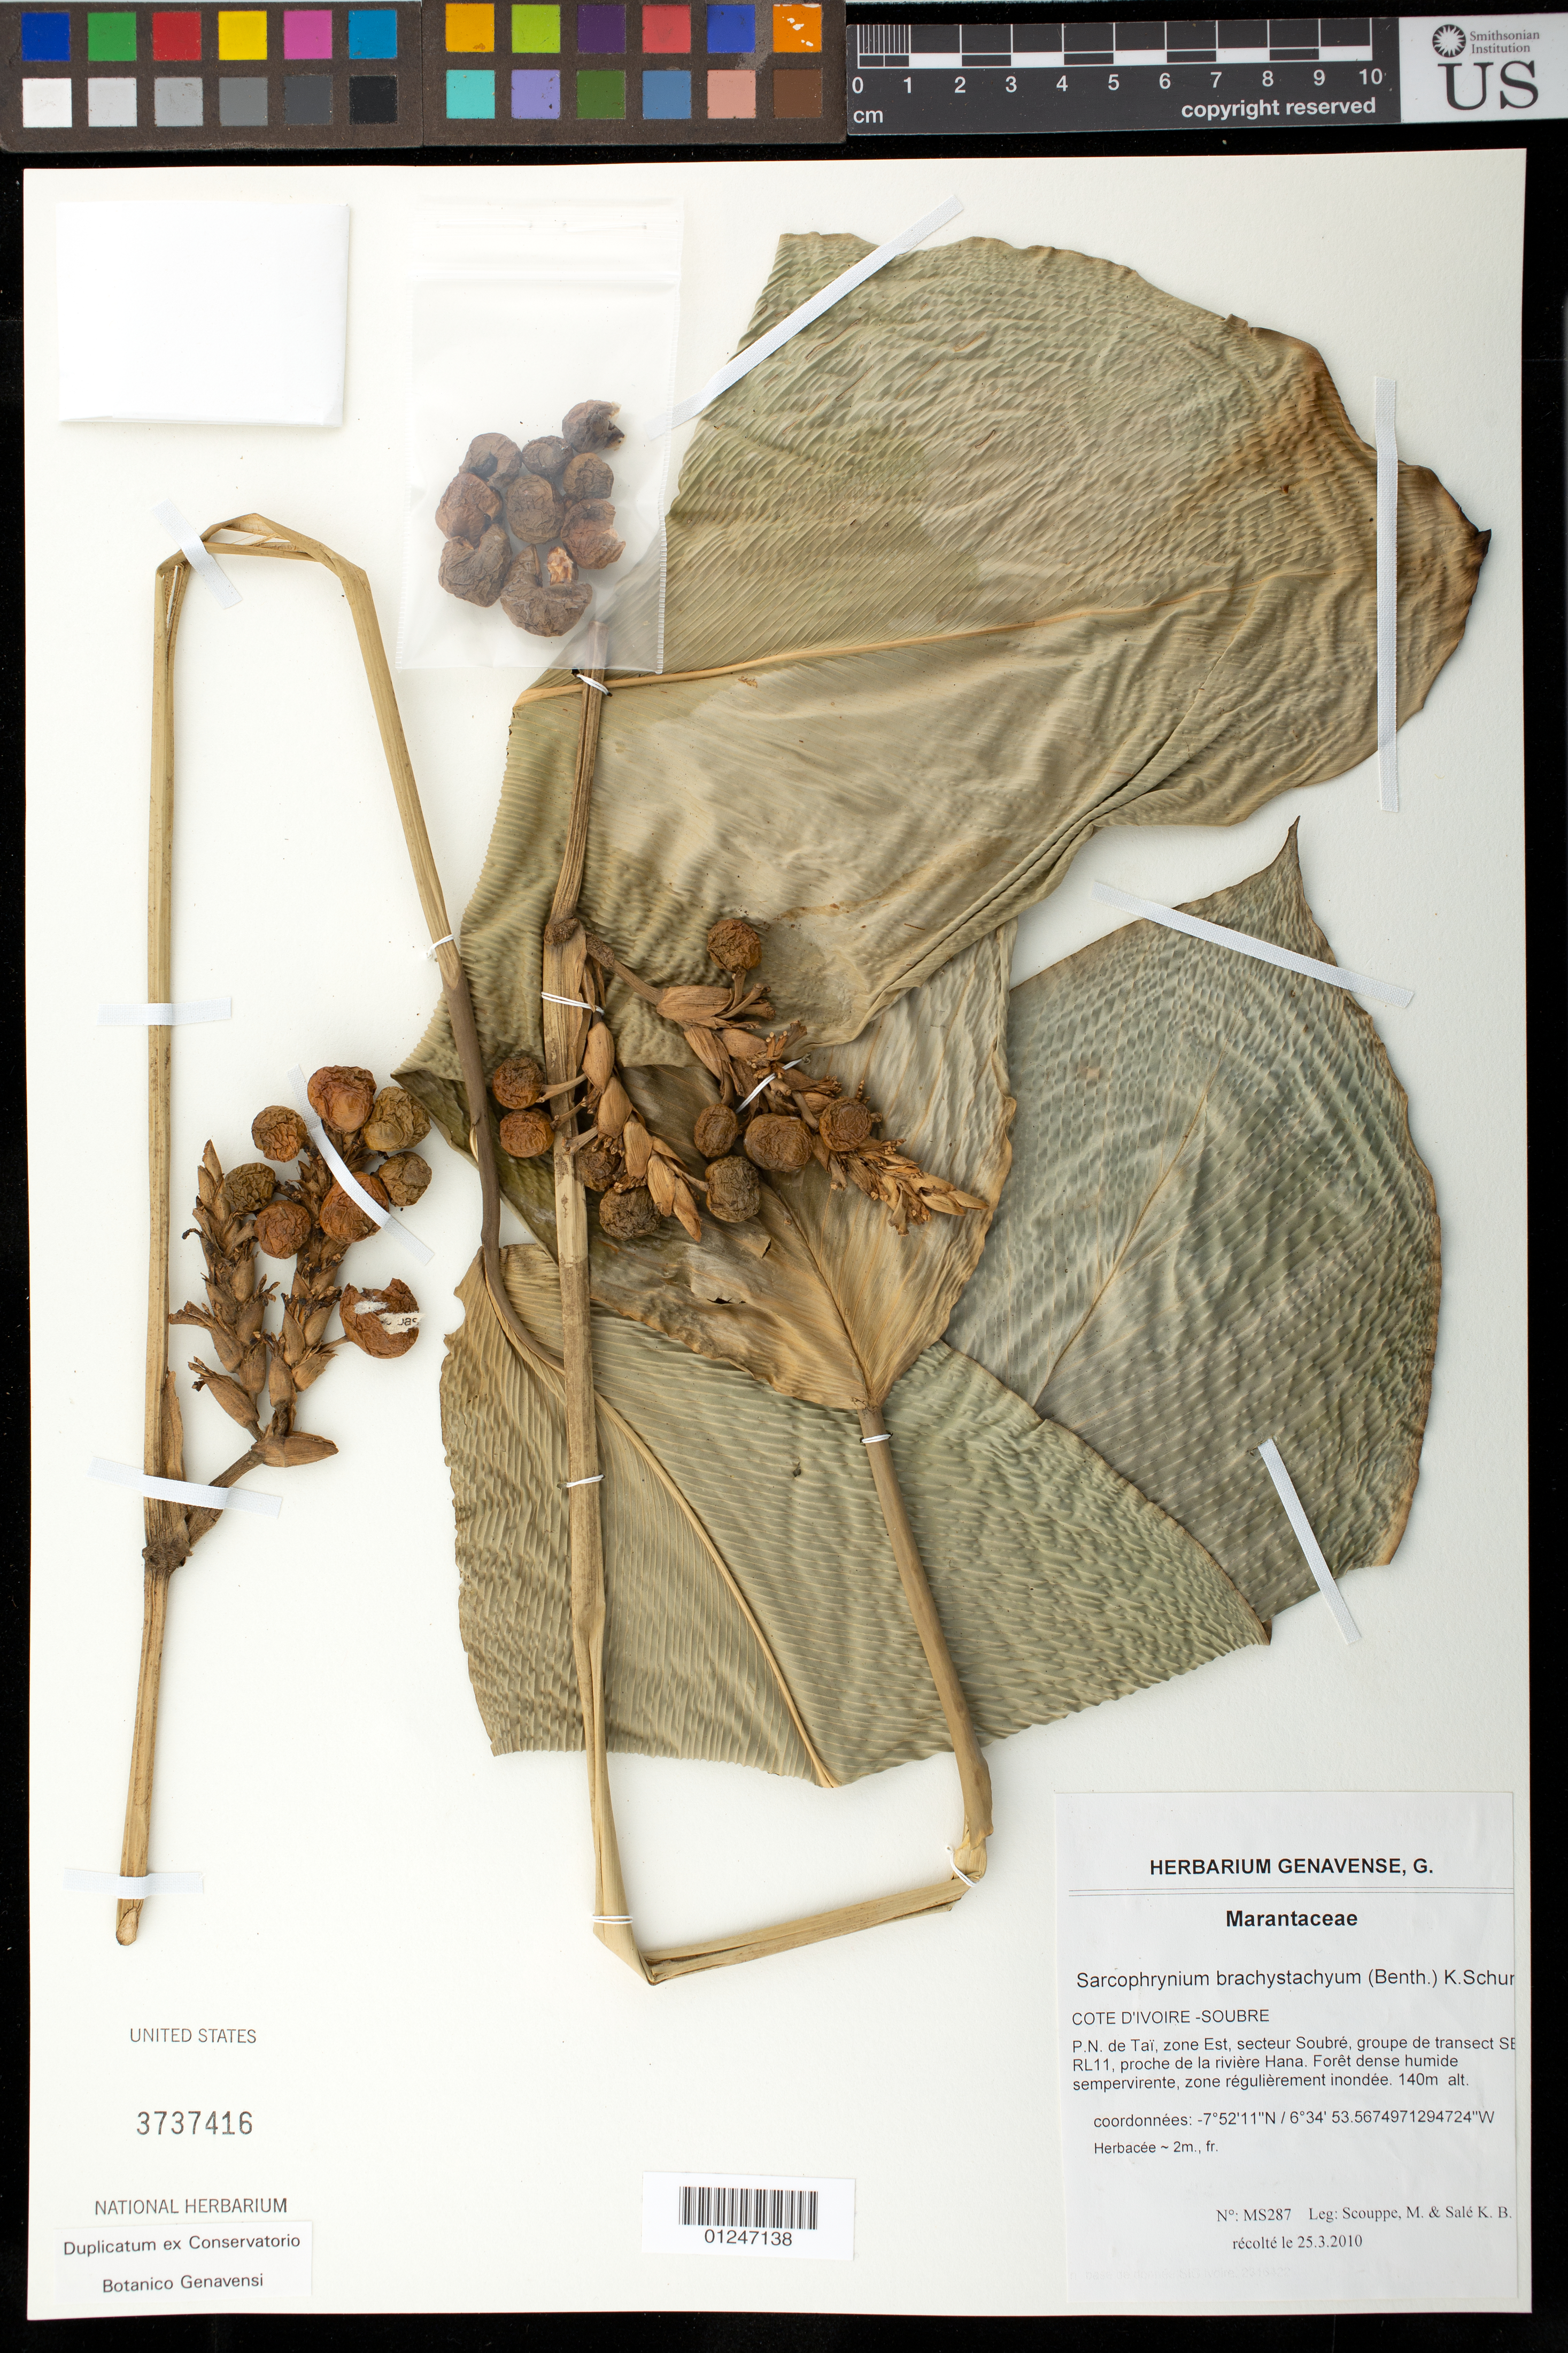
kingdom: Plantae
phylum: Tracheophyta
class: Liliopsida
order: Zingiberales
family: Marantaceae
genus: Sarcophrynium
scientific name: Sarcophrynium brachystachyum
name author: (Körn.) K. Schum.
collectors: M. Scouppe & K. Sale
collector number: MS287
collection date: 2010-03-25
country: Ivory Coast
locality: Côte d'Ivoire- Soubre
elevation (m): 140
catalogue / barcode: US 3737416